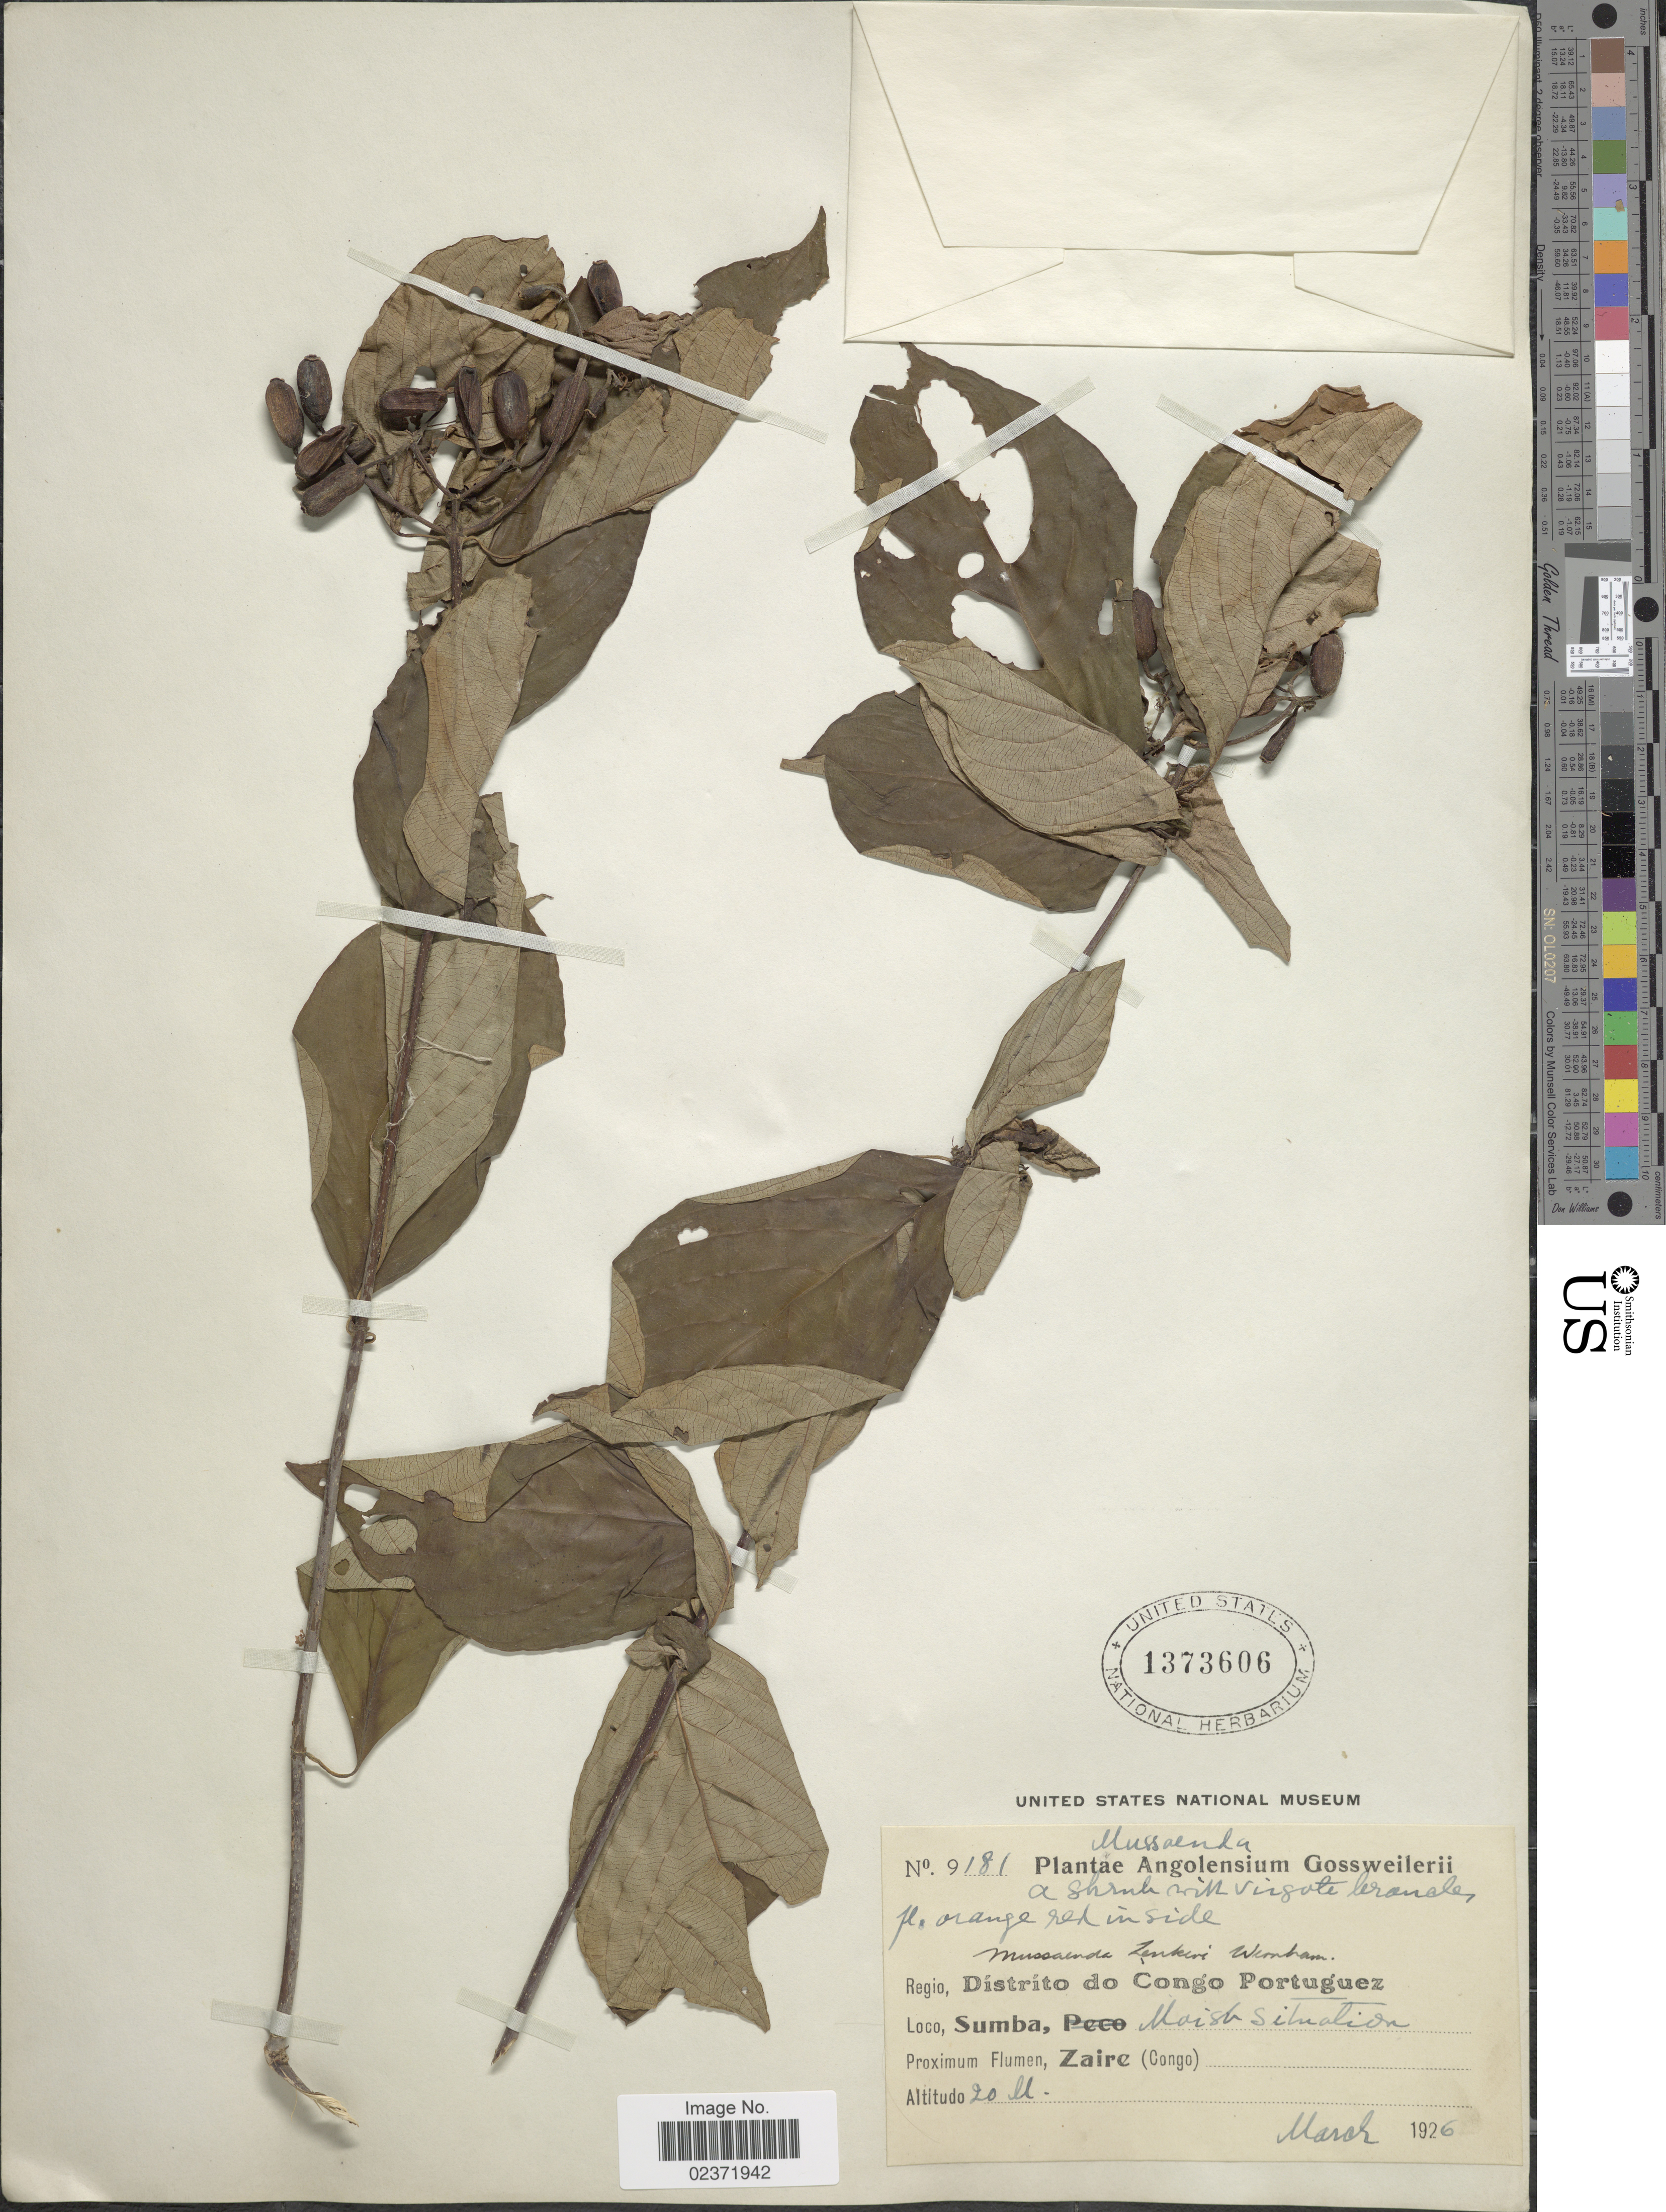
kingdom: Plantae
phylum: Tracheophyta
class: Magnoliopsida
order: Gentianales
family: Rubiaceae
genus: Mussaenda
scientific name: Mussaenda zenkeri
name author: Wernham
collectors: -. Gossweiler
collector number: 9181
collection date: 1926-03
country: Angola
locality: Angolensium, Distrito do Congo Portuguez, Sumba, Moist Situation, Zaire (Congo)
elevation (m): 20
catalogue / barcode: US 1373606